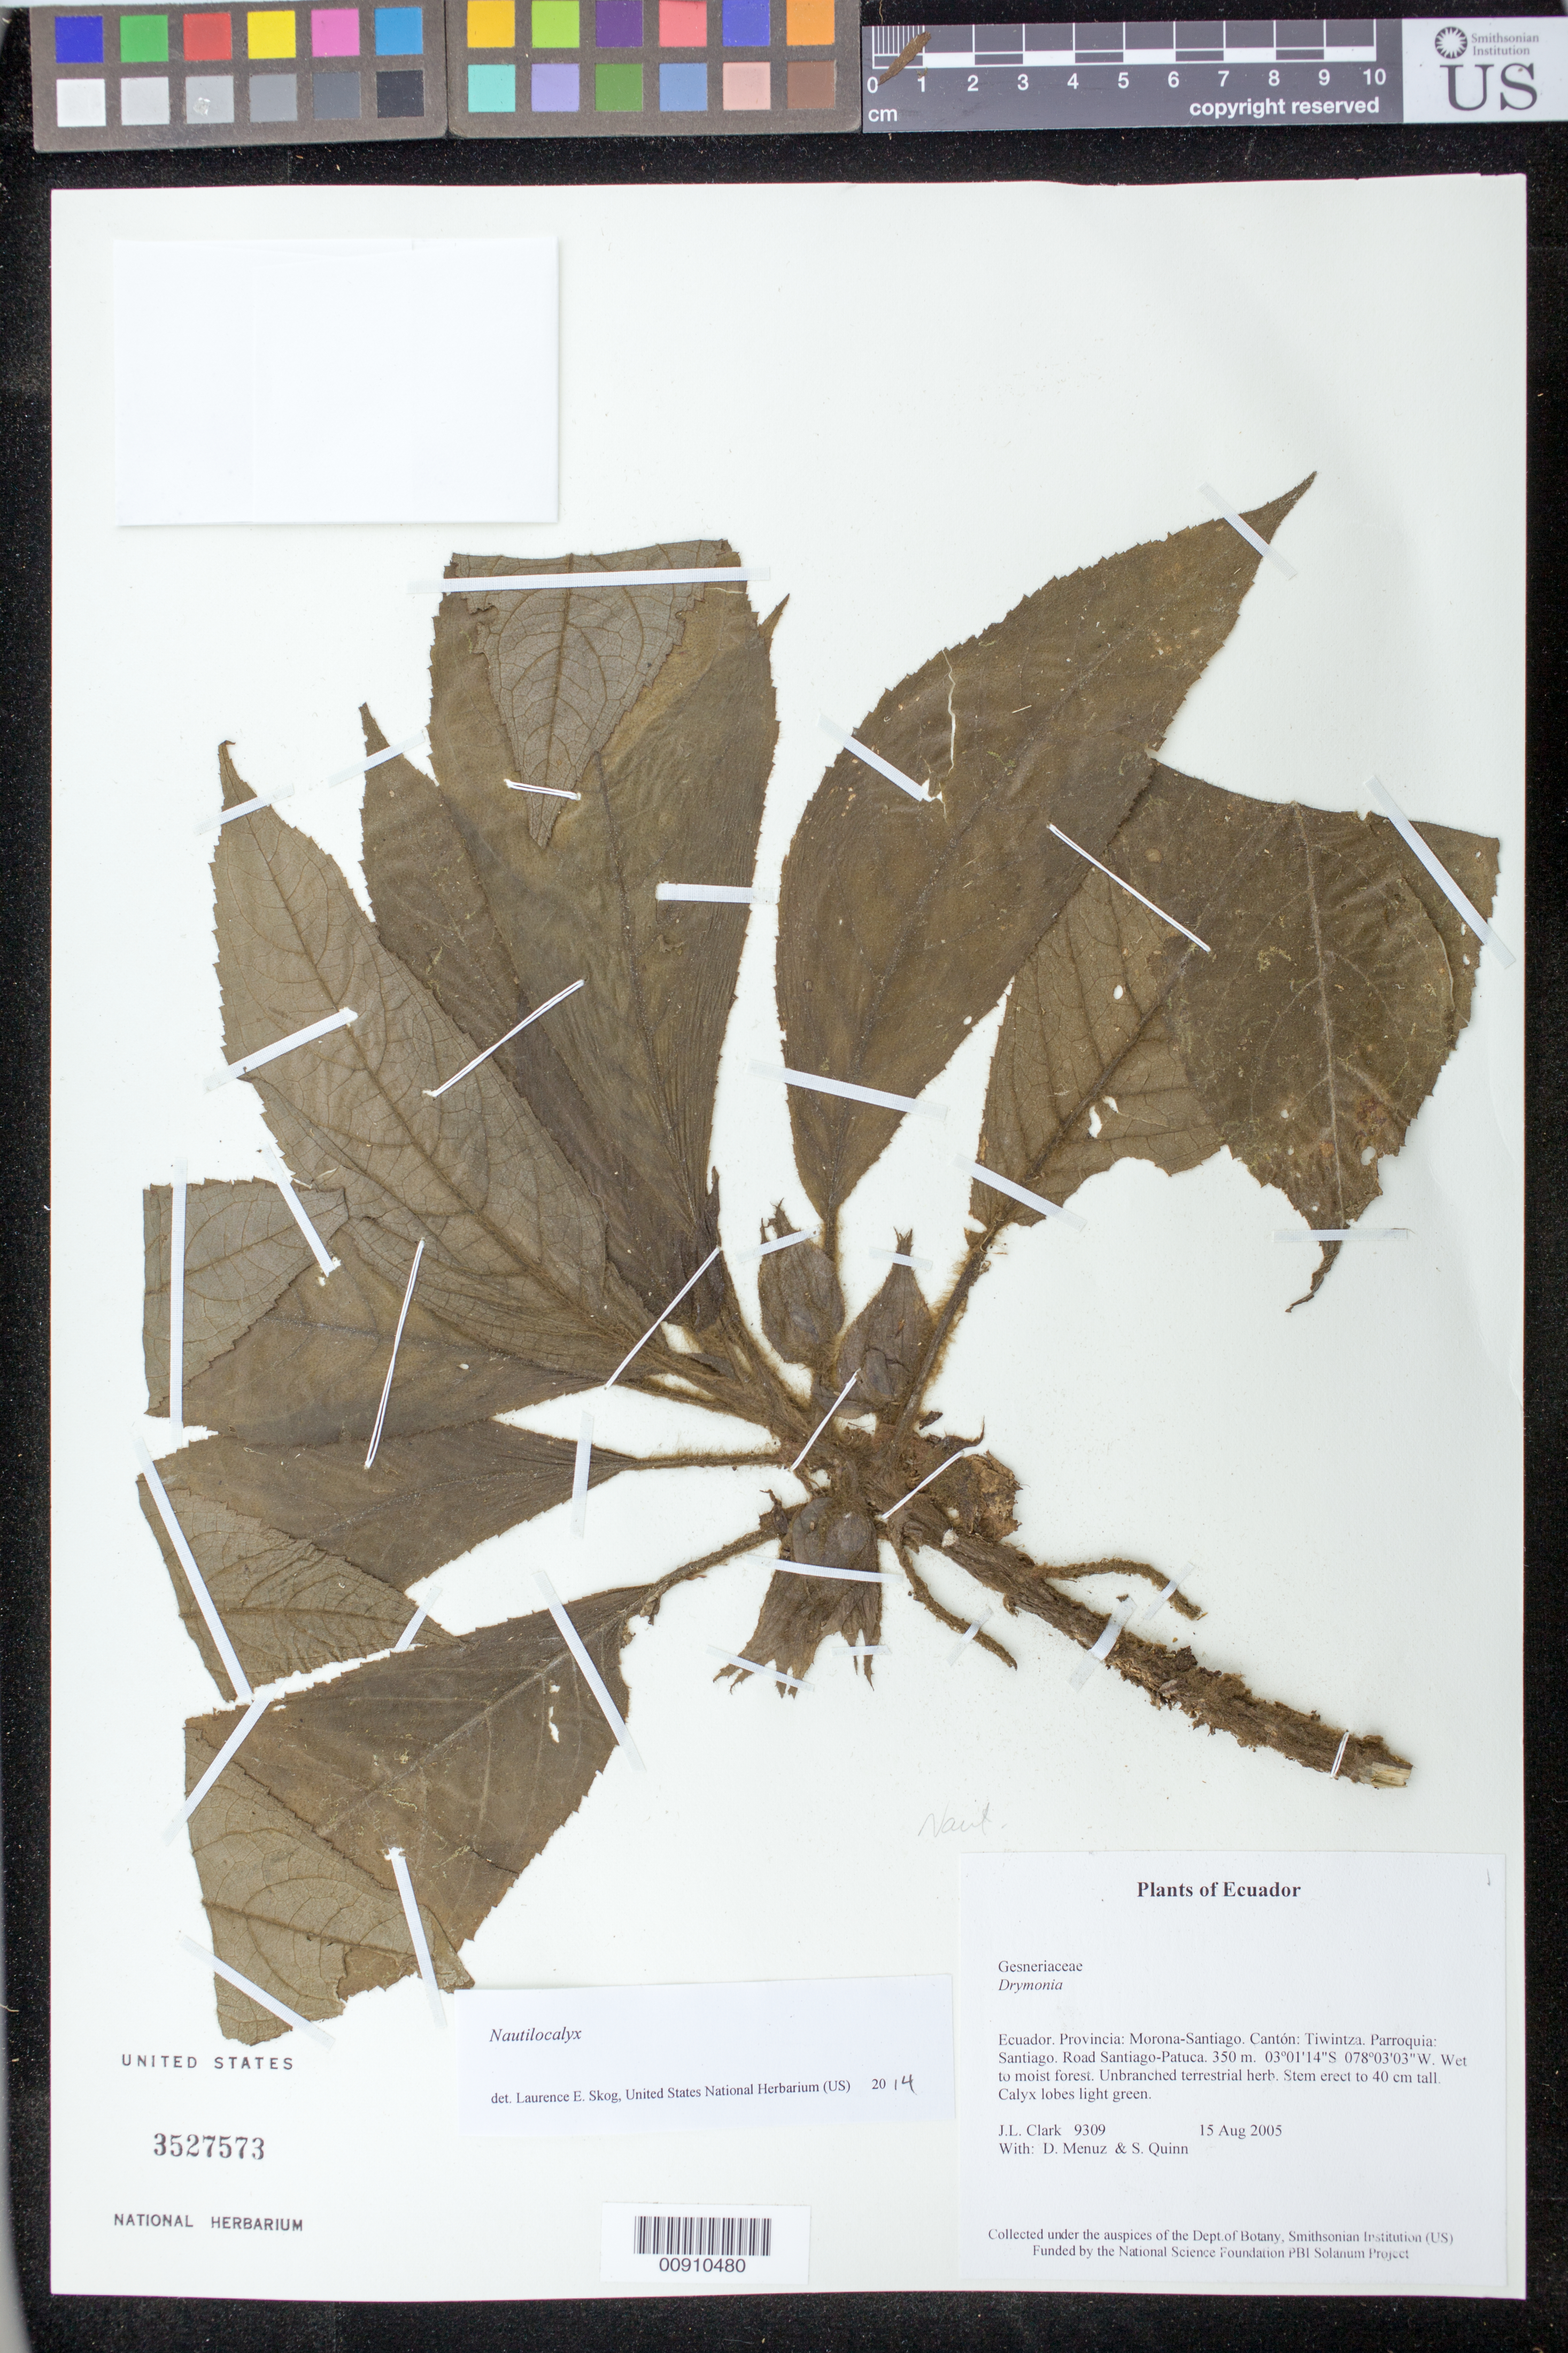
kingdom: Plantae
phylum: Tracheophyta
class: Magnoliopsida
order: Lamiales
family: Gesneriaceae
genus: Drymonia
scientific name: Drymonia sp.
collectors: J. L. Clark, D. Menuz & S. Quinn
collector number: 9309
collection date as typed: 15 Aug 2005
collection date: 2005-08-15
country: Ecuador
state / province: Morona-Santiago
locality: Tiwintza. Parroquia: Santiago. Road Santiago-Patuca.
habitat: Wet to moist forest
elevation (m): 350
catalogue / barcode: US 3527573